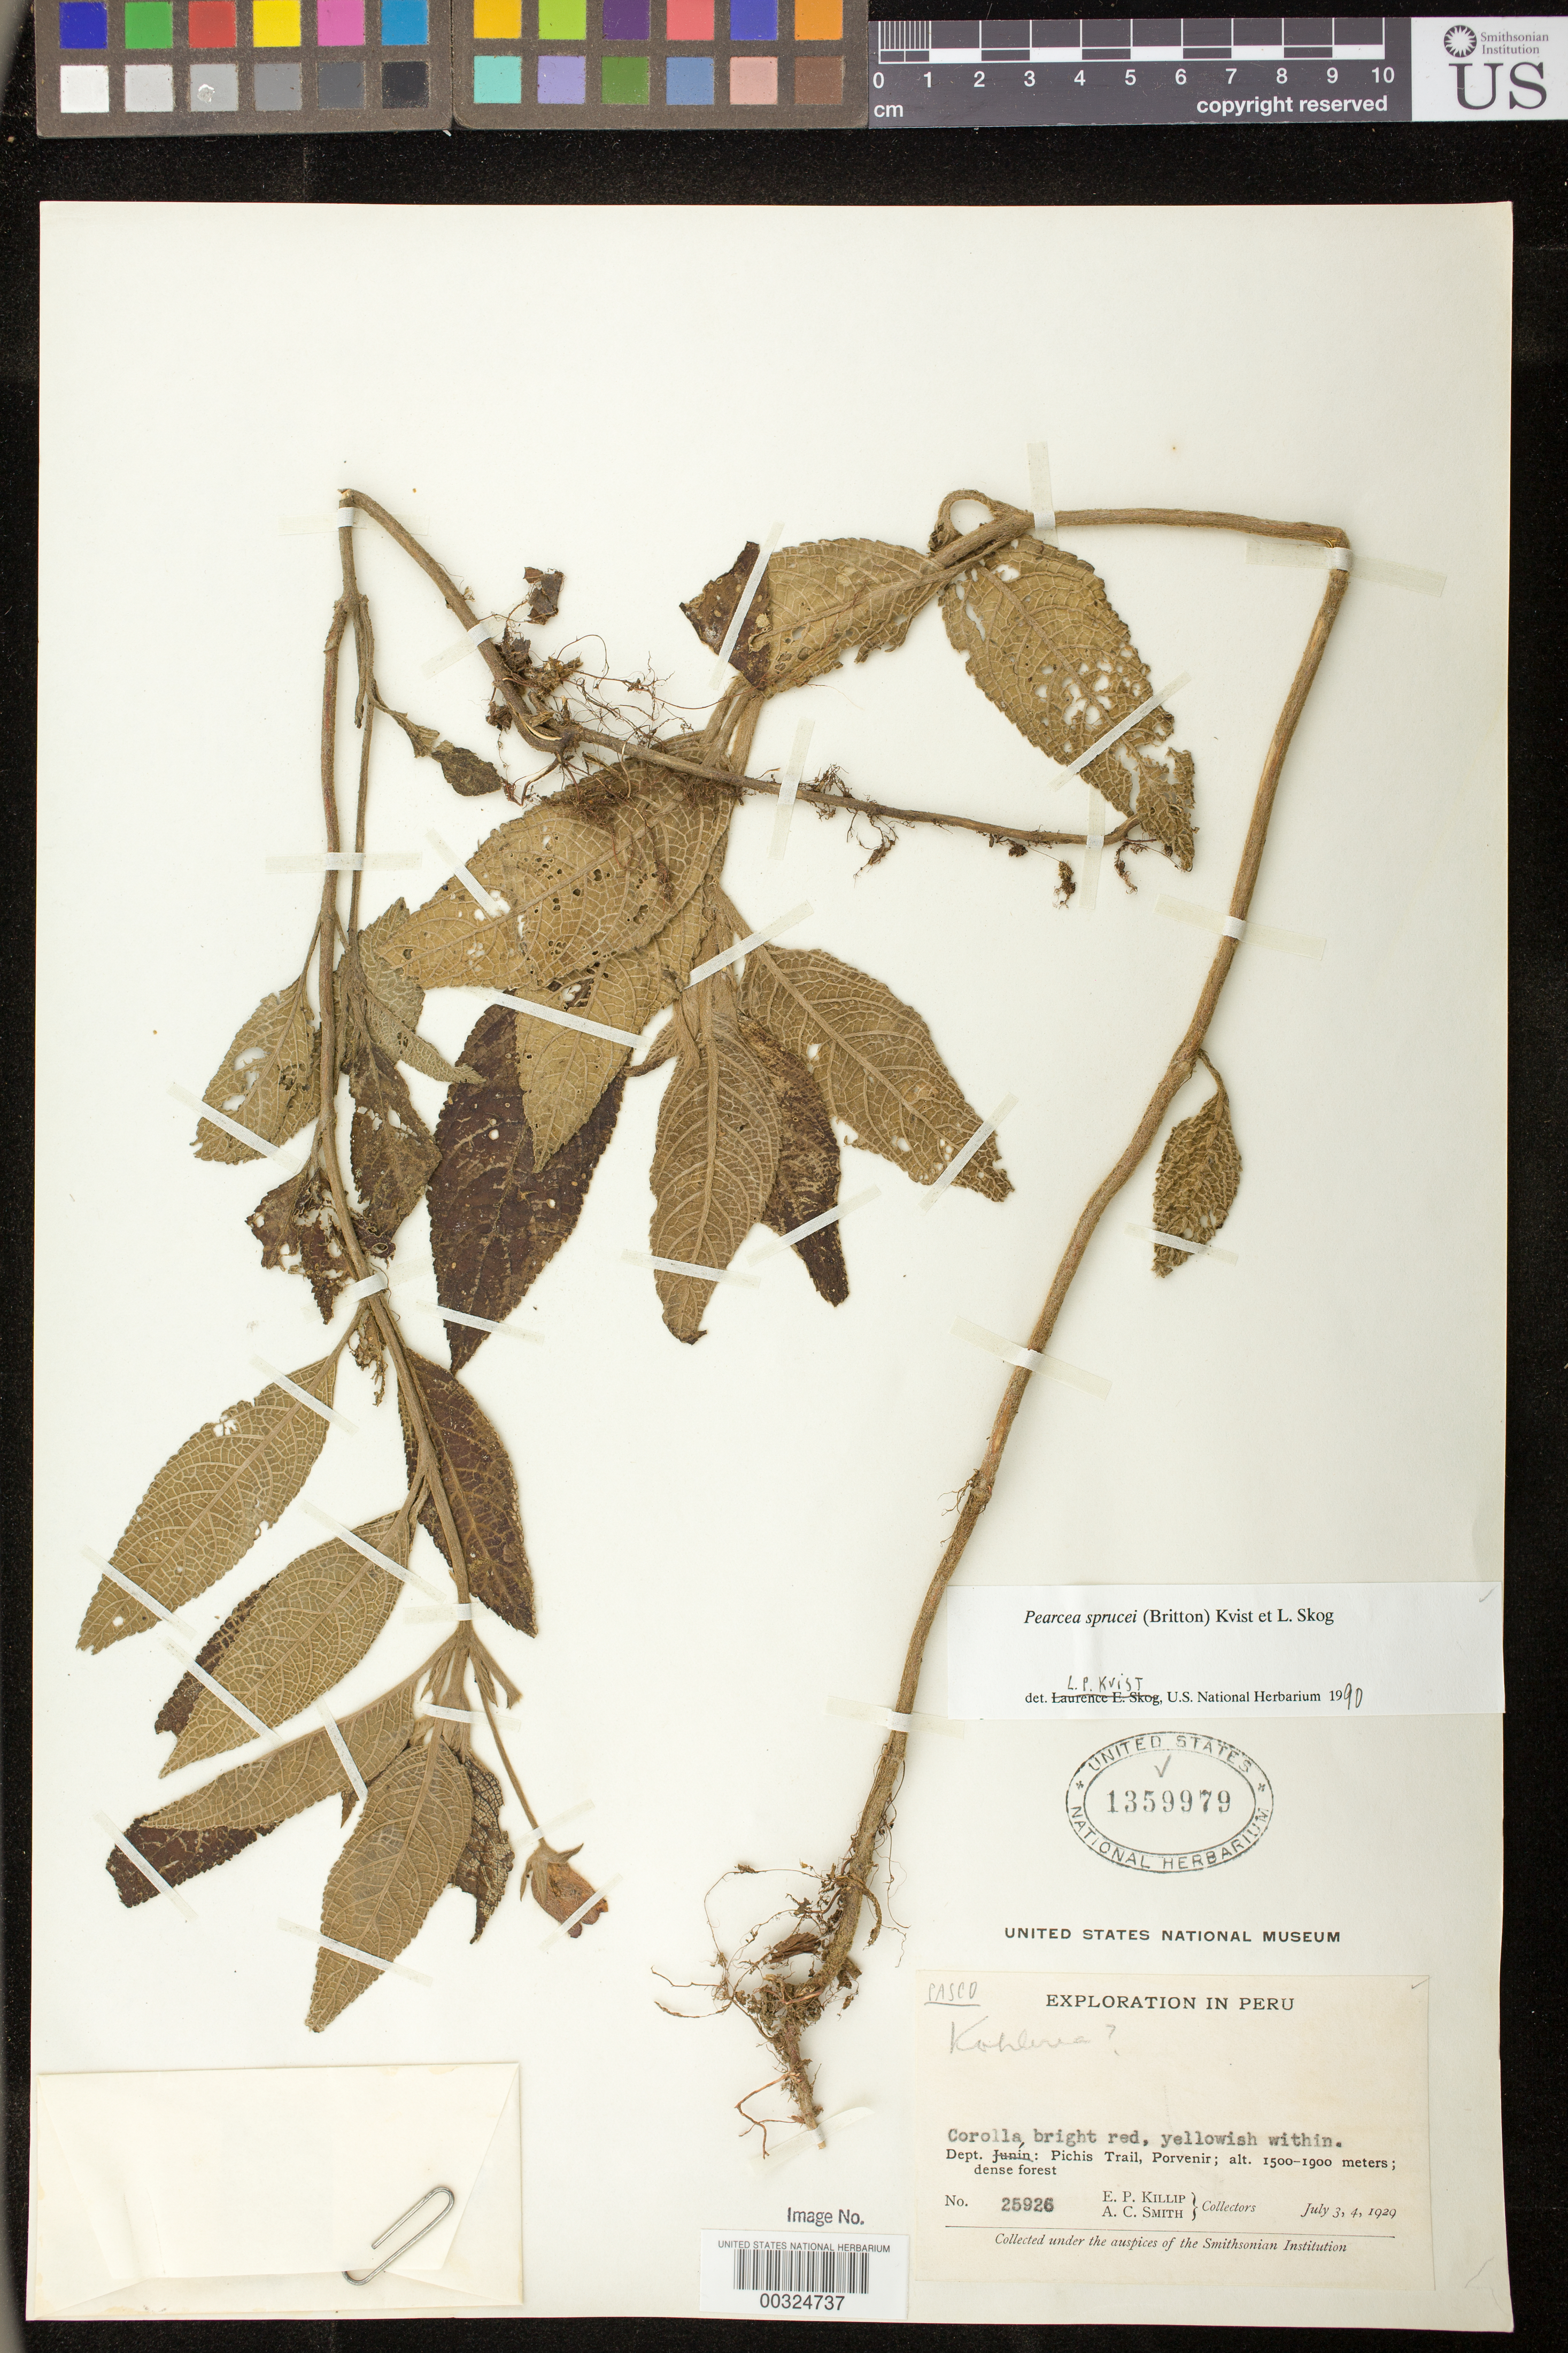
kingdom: Plantae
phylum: Tracheophyta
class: Magnoliopsida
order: Lamiales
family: Gesneriaceae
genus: Pearcea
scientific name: Pearcea sprucei var. sprucei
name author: (Britton ex Rusby) L.P. Kvist & L.E. Skog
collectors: E. P. Killip & A. C. Smith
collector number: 25926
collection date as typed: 3-4 Jul 1929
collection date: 1929-07-03/1929-07-04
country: Peru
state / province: Junín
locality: Pichis trail, Porvenir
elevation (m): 1500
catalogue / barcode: US 1359979